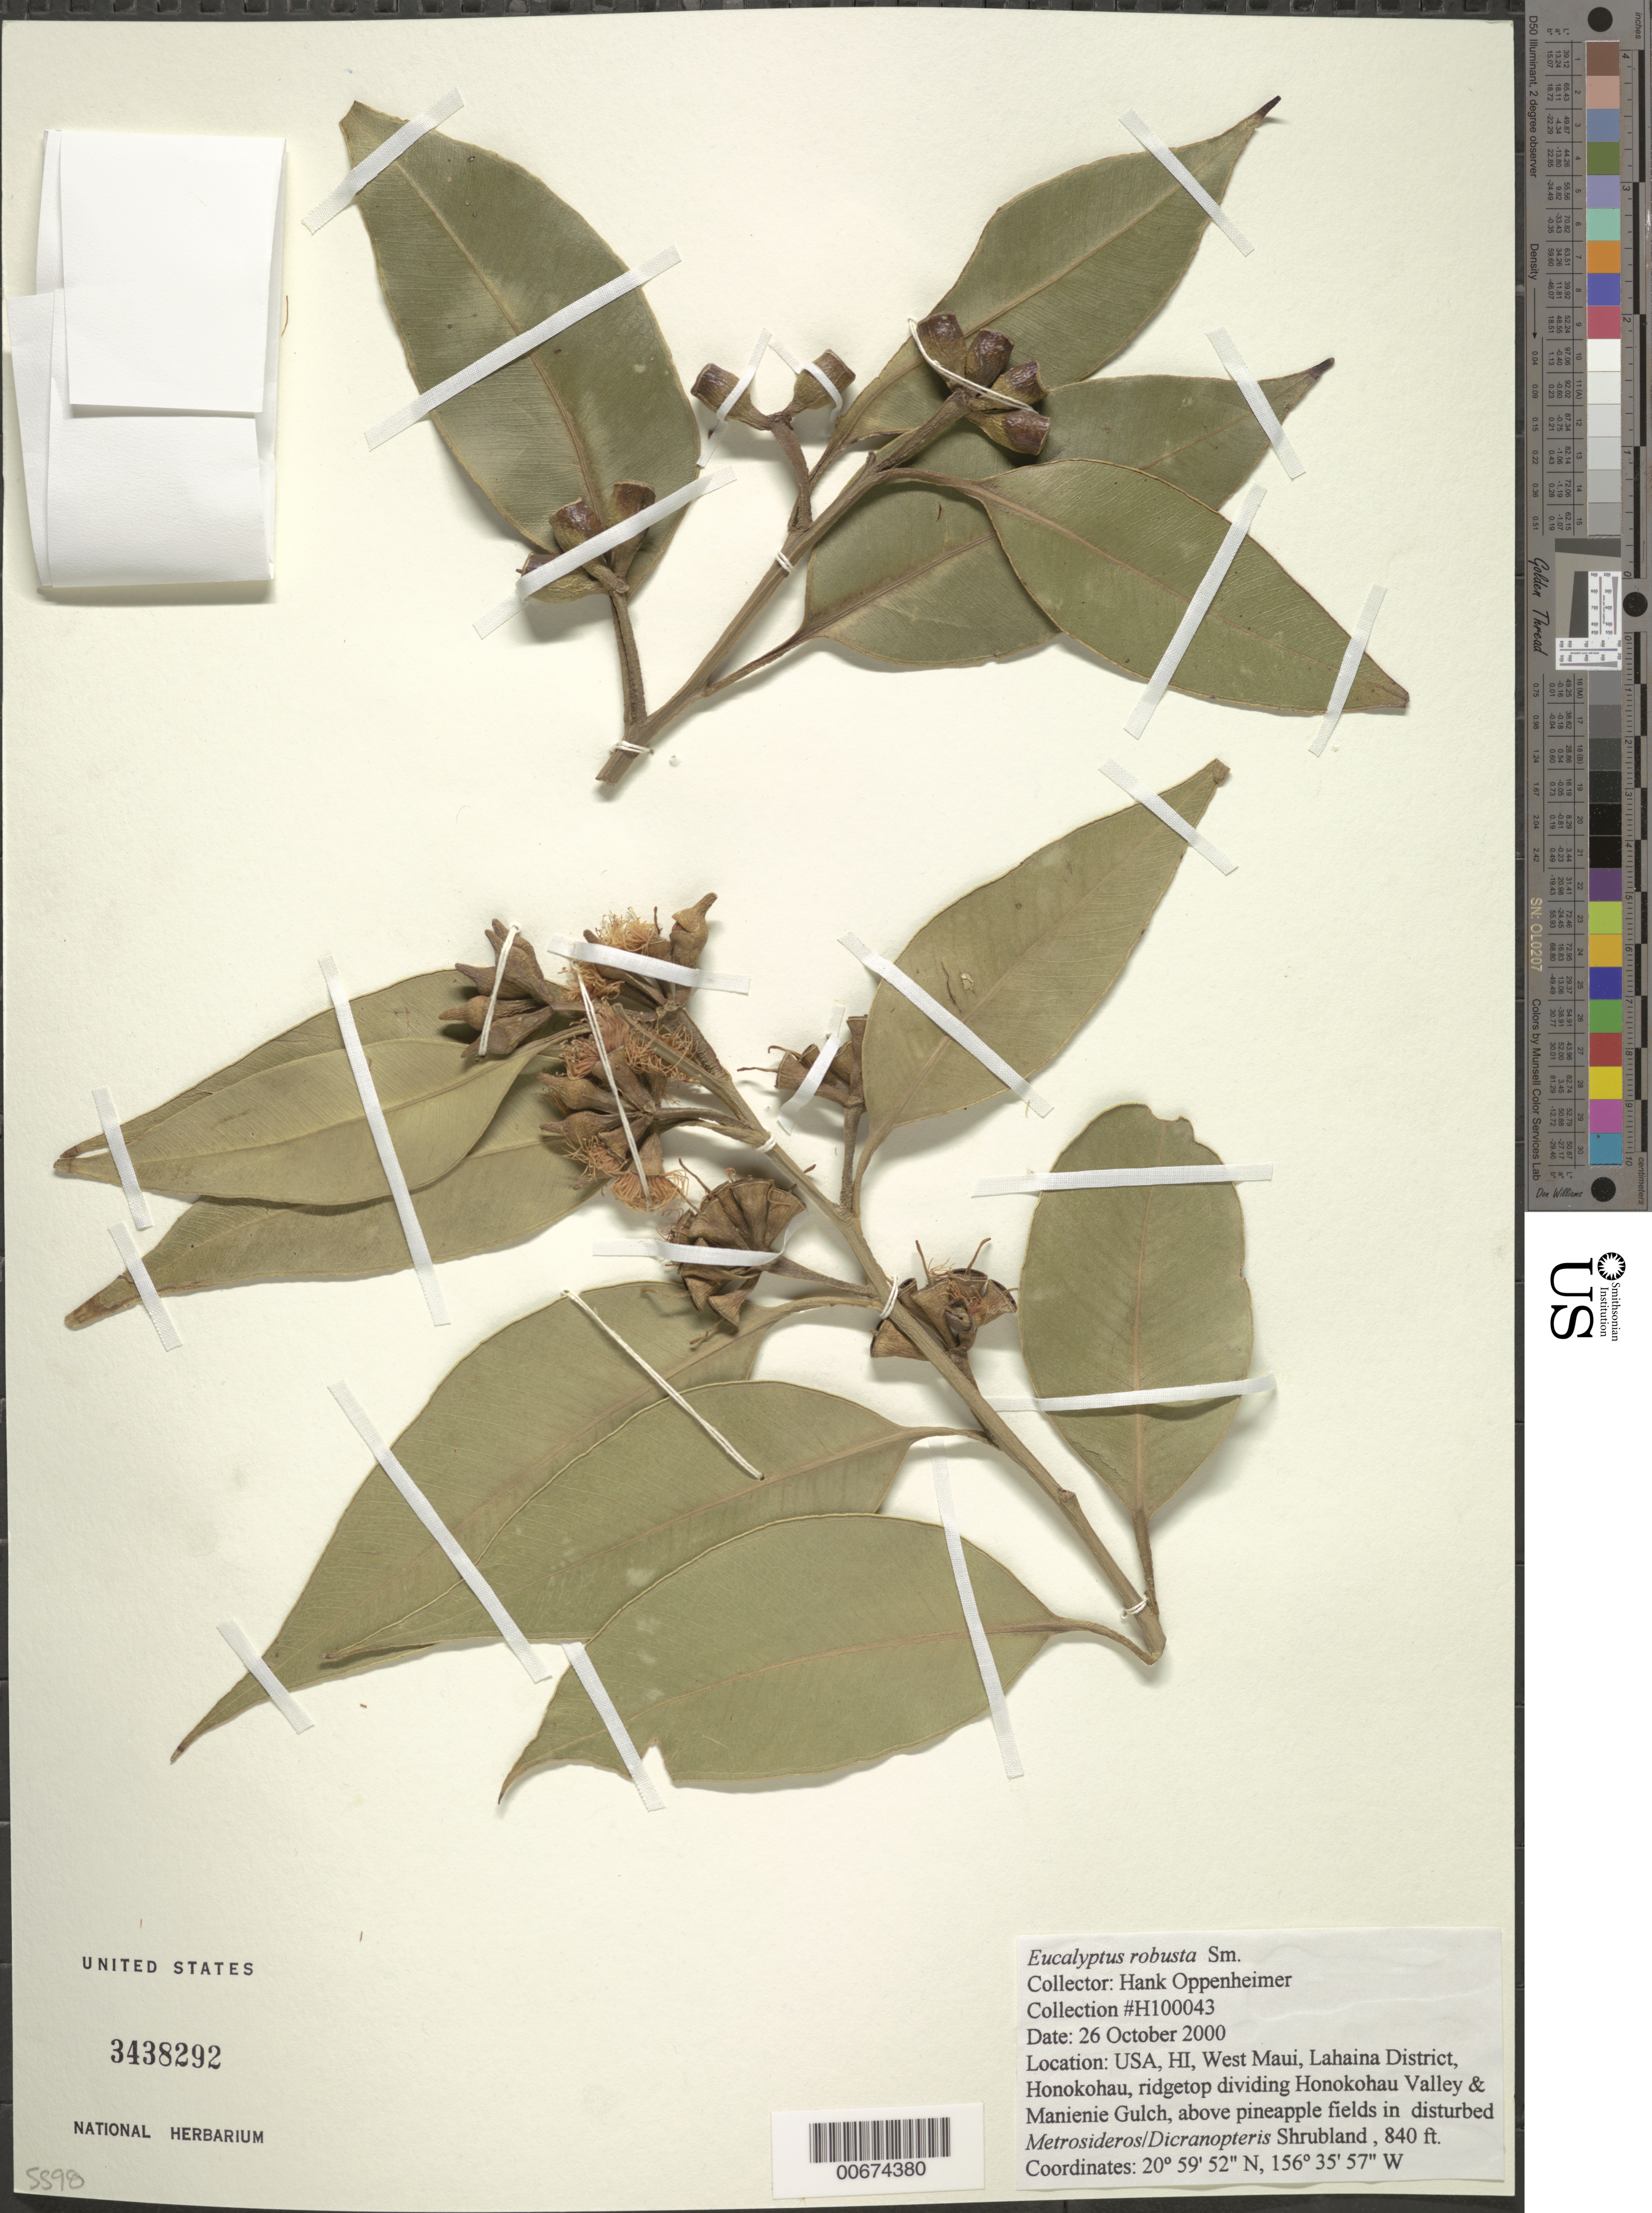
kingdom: Plantae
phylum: Tracheophyta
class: Magnoliopsida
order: Myrtales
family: Myrtaceae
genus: Eucalyptus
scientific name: Eucalyptus robusta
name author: Sm.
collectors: H. L. Oppenheimer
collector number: H100043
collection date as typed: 26 Oct 2000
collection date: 2000-10-26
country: United States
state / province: Hawaii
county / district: Maui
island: Maui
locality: W Maui, Lahaina Distr., Honokohau, ridgetop dividing Honokohau Valley & Manienie Gulch above pineapple fields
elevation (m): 256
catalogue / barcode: US 3438292